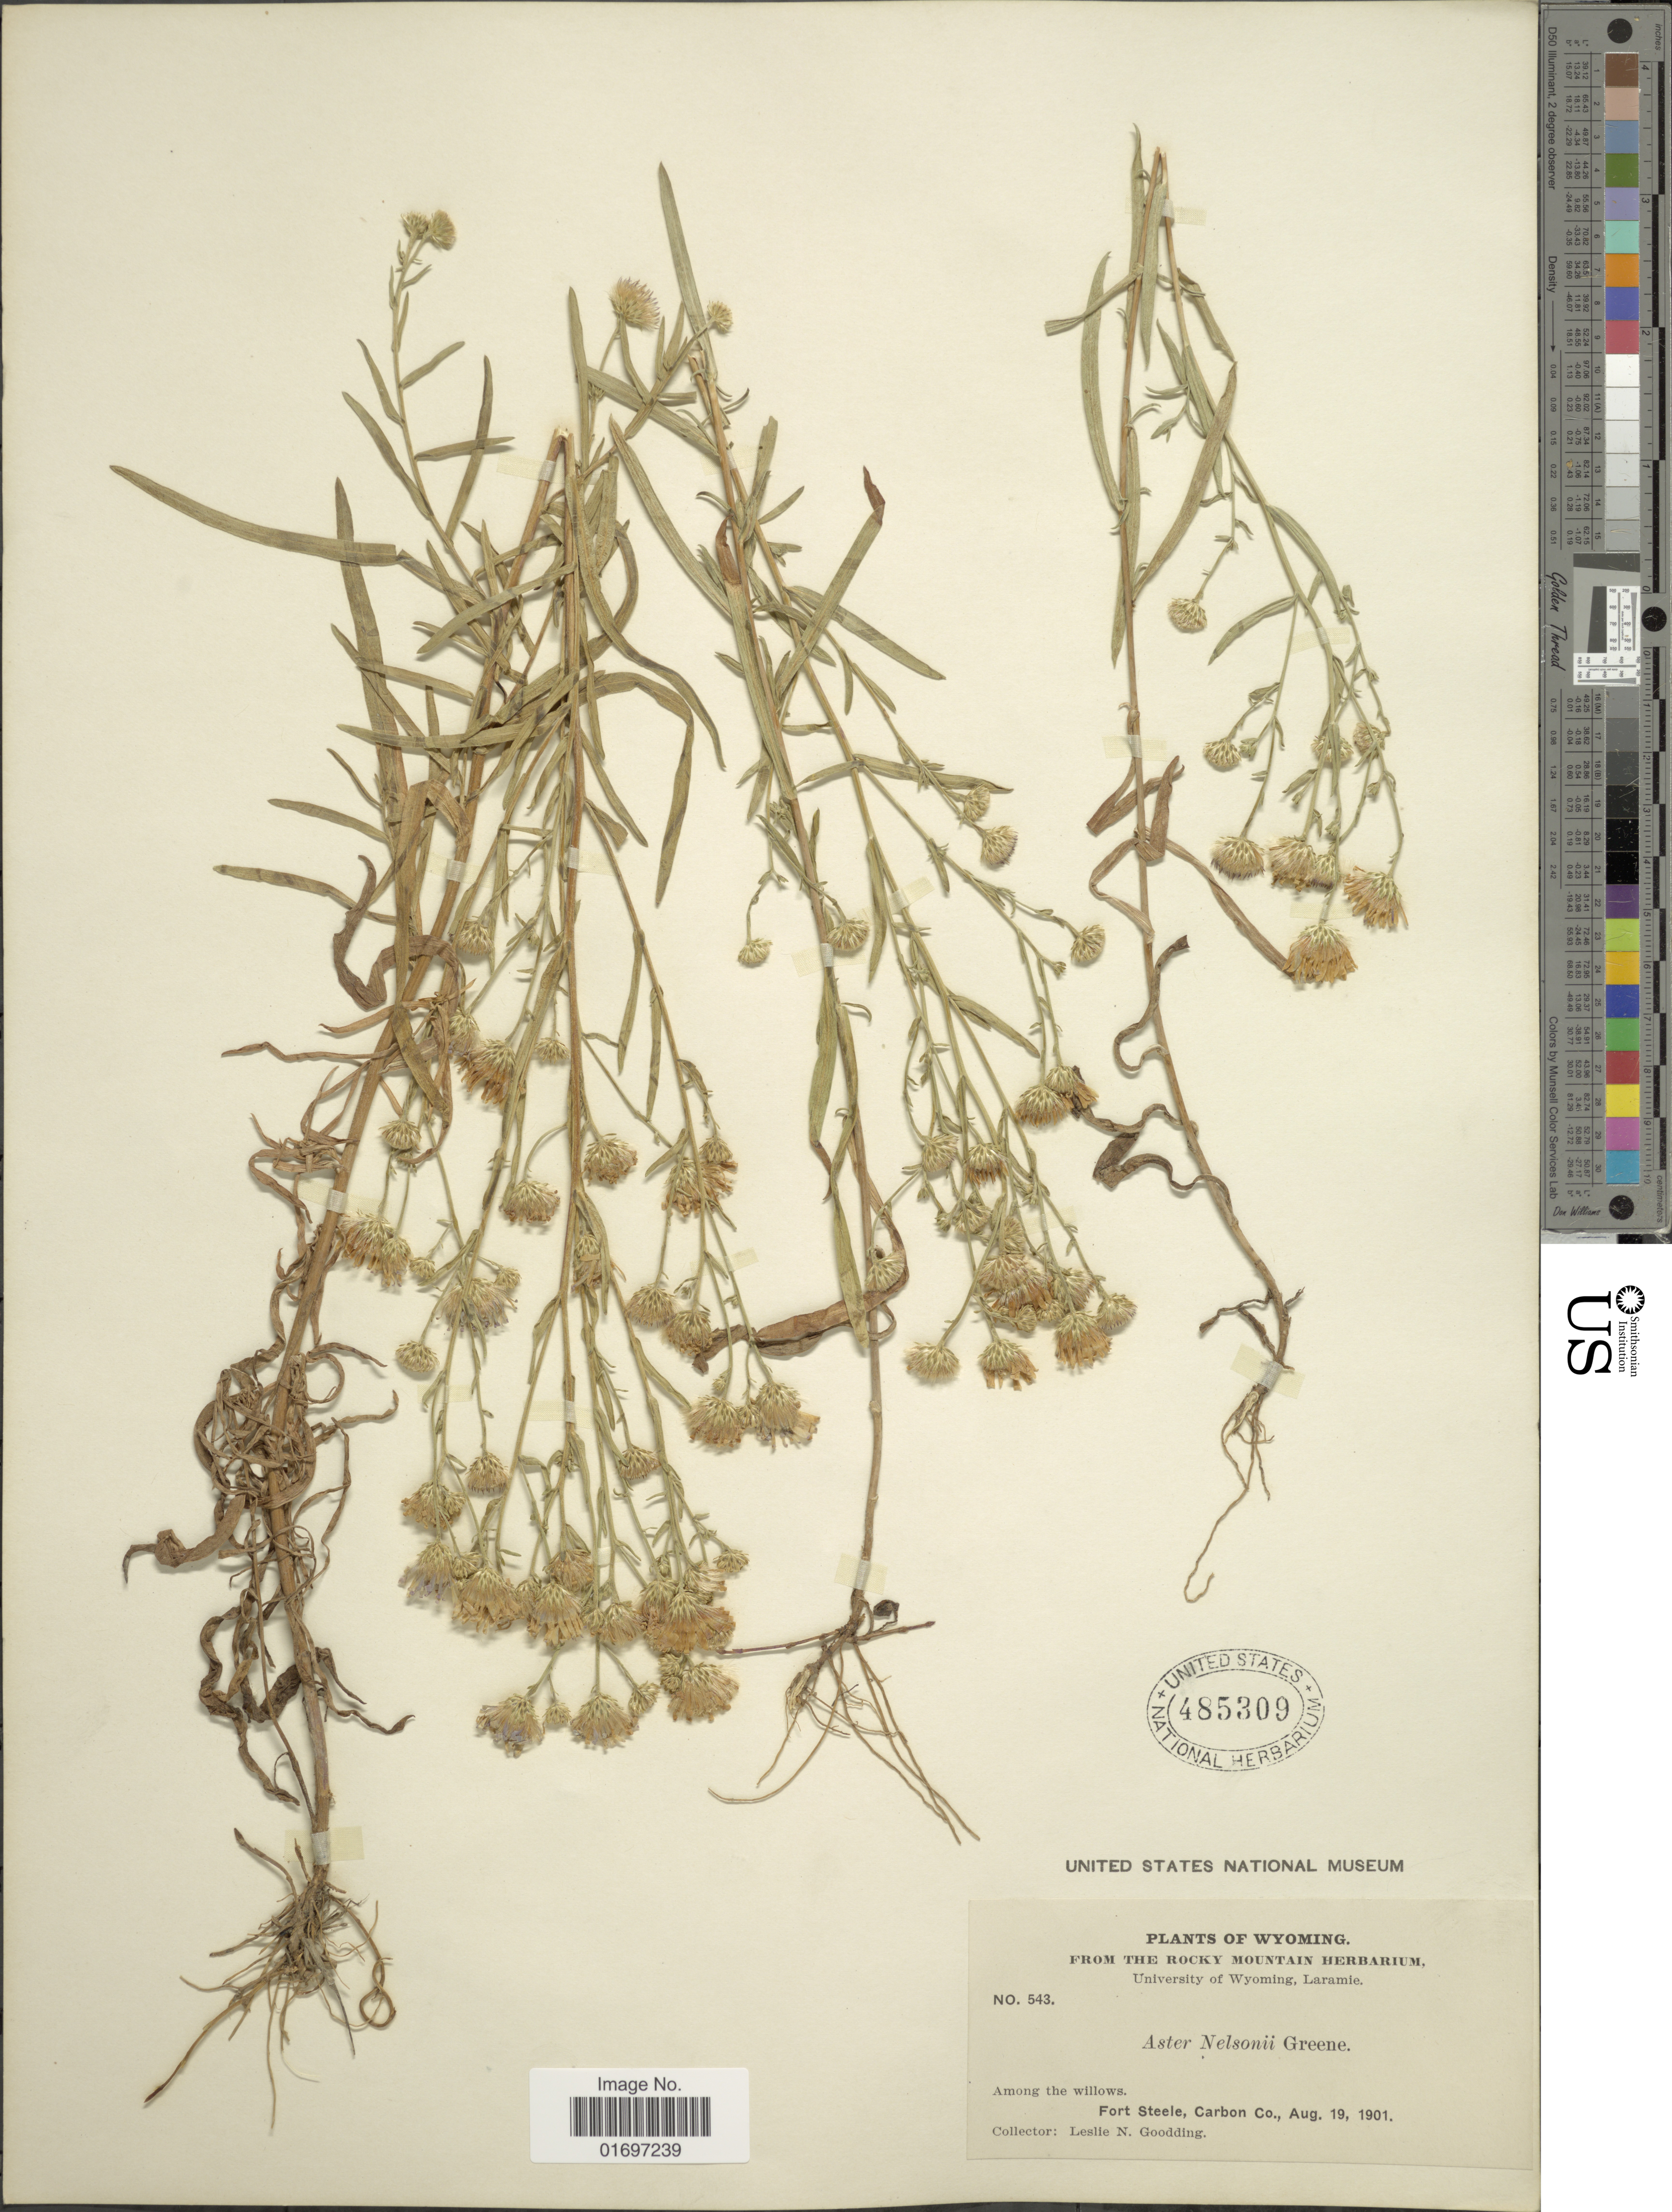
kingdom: Plantae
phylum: Tracheophyta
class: Magnoliopsida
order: Asterales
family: Asteraceae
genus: Symphyotrichum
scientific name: Symphyotrichum ascendens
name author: (Lindl.) G.L. Nesom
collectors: L. N. Goodding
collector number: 543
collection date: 1901-08-19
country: United States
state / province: Wyoming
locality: Wyoming. Among the willows, Fort Steele, Carbon Co.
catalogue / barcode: US 485309